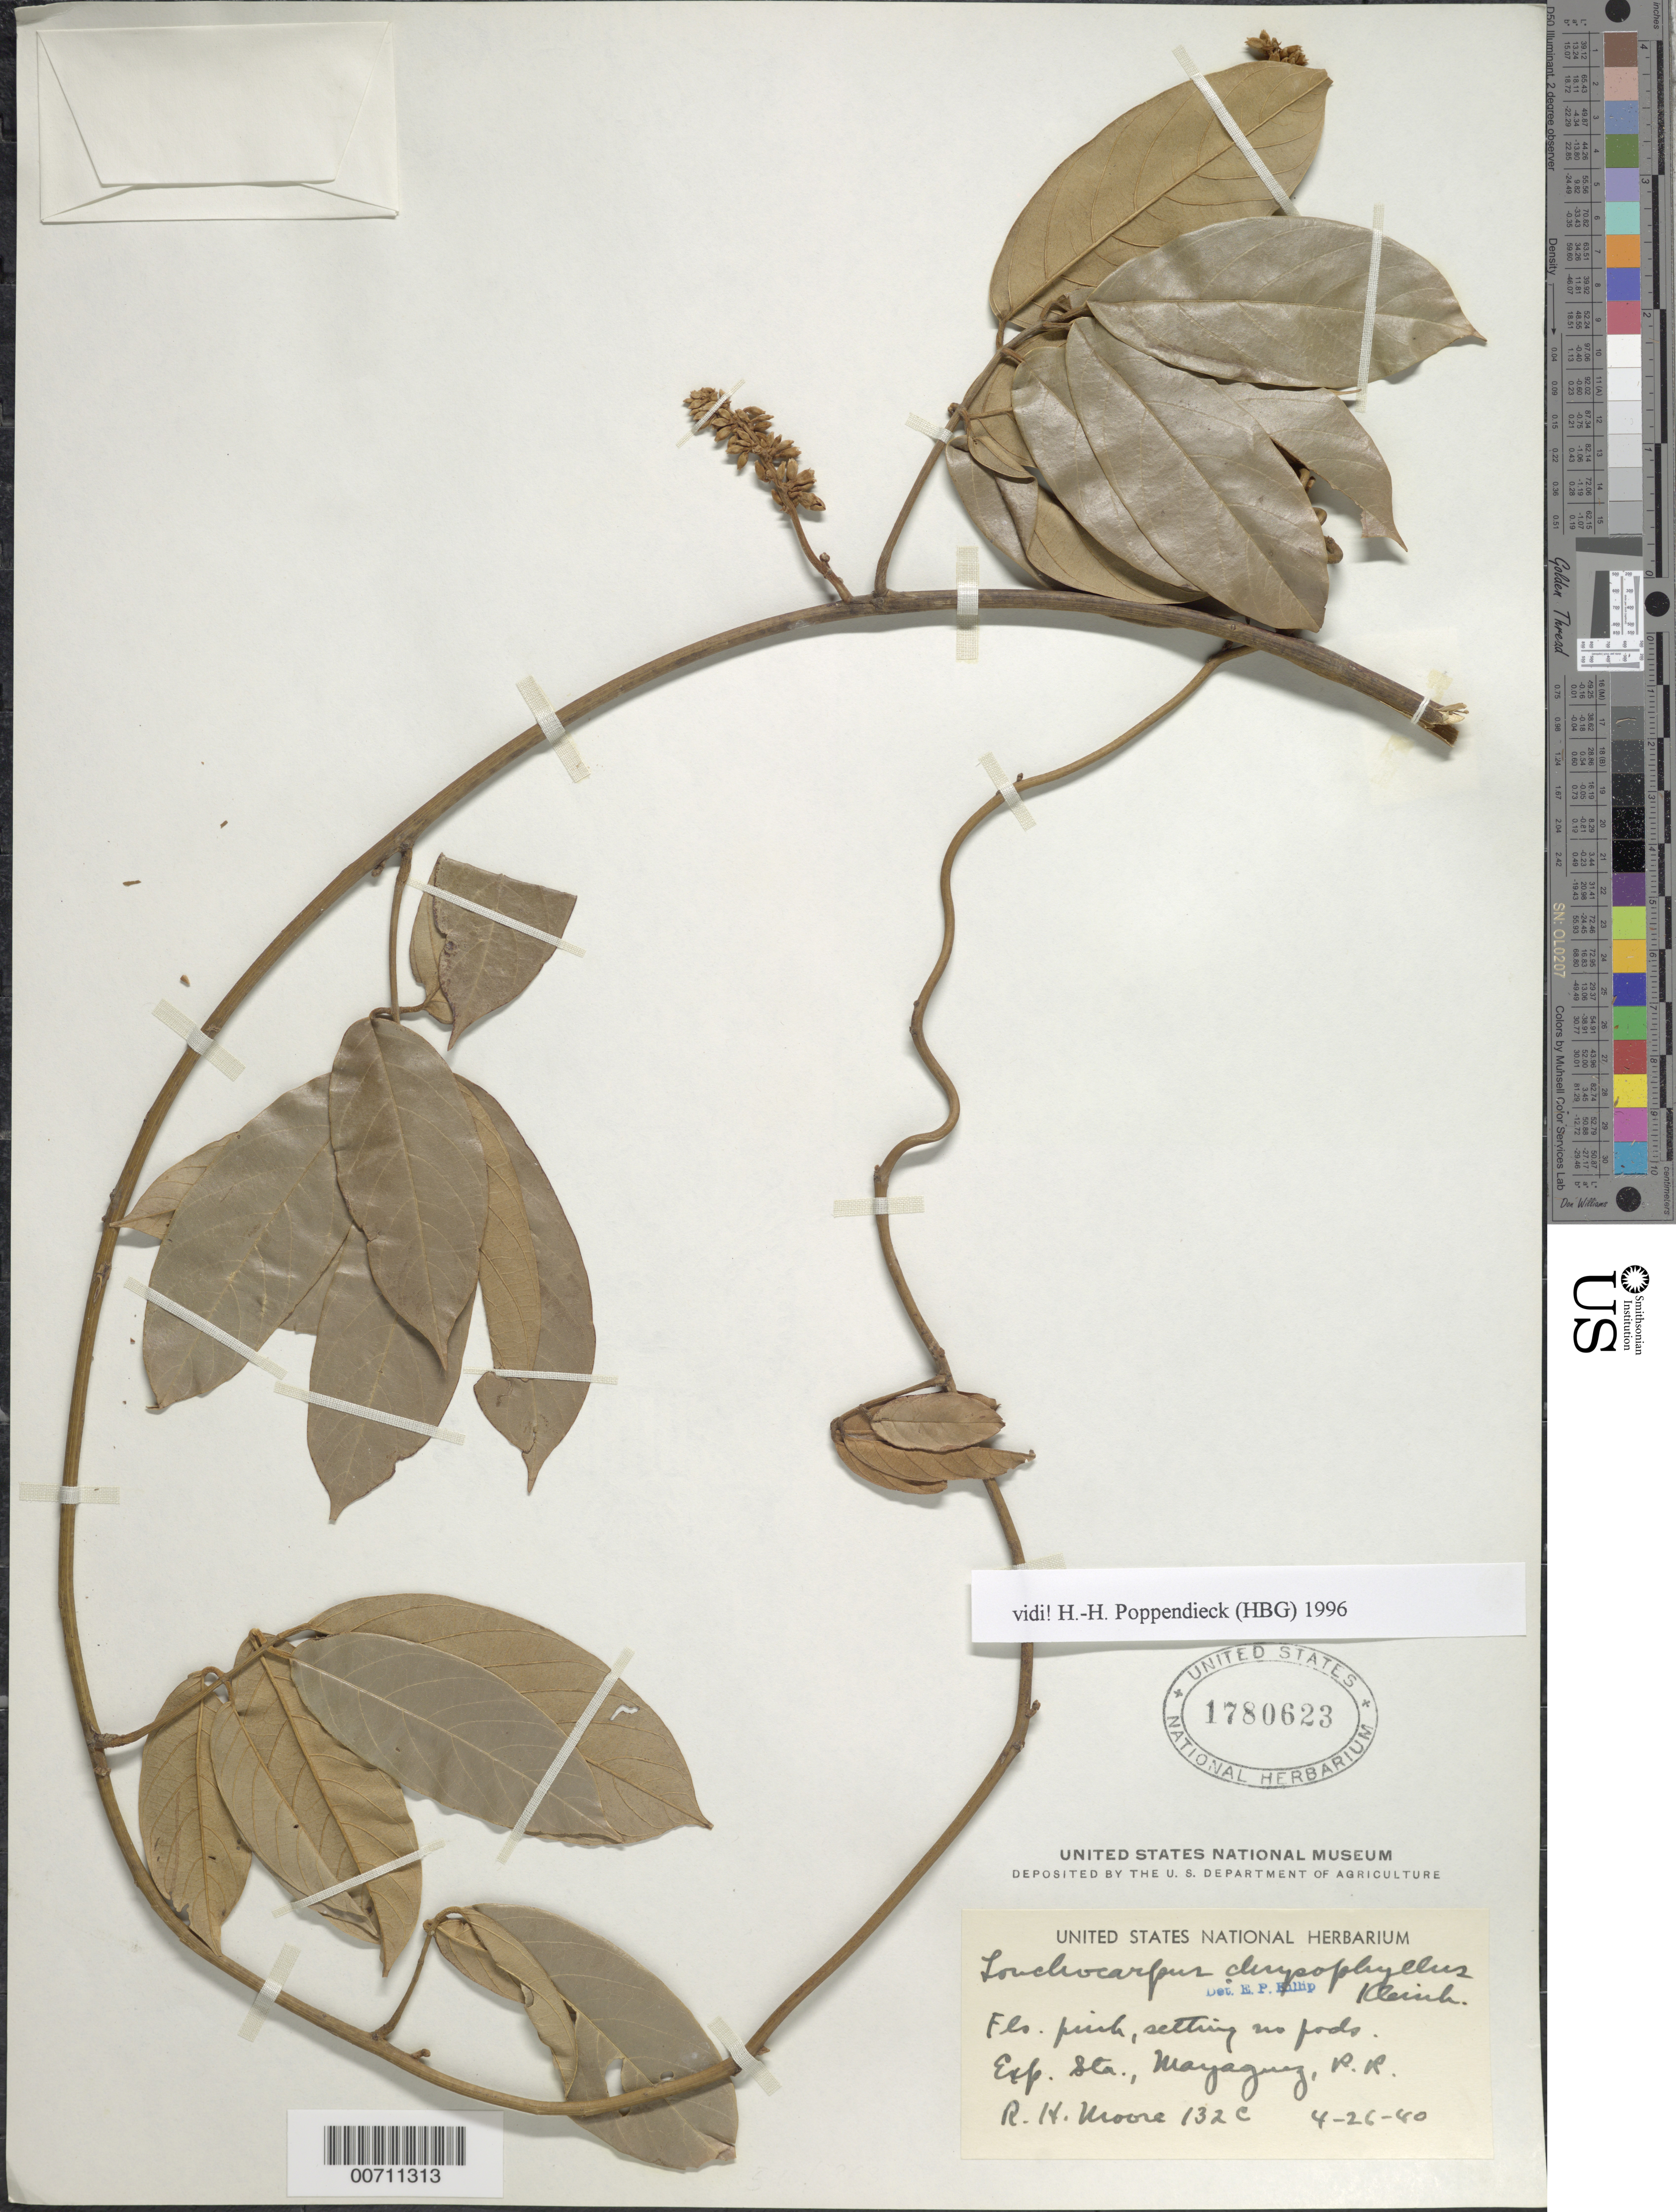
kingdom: Plantae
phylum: Tracheophyta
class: Magnoliopsida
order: Fabales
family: Fabaceae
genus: Lonchocarpus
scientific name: Lonchocarpus chrysophyllus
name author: Kleinhoonte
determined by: Poppendieck, H.-H., (HBG), Institut fur Allgemeine Botanik und Botanischer Garten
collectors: R. H. Moore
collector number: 132 c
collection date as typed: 26 Apr 1940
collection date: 1940-04-26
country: Puerto Rico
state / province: Mayaguez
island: Greater Antilles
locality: Exp. Station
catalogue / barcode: US 1780623